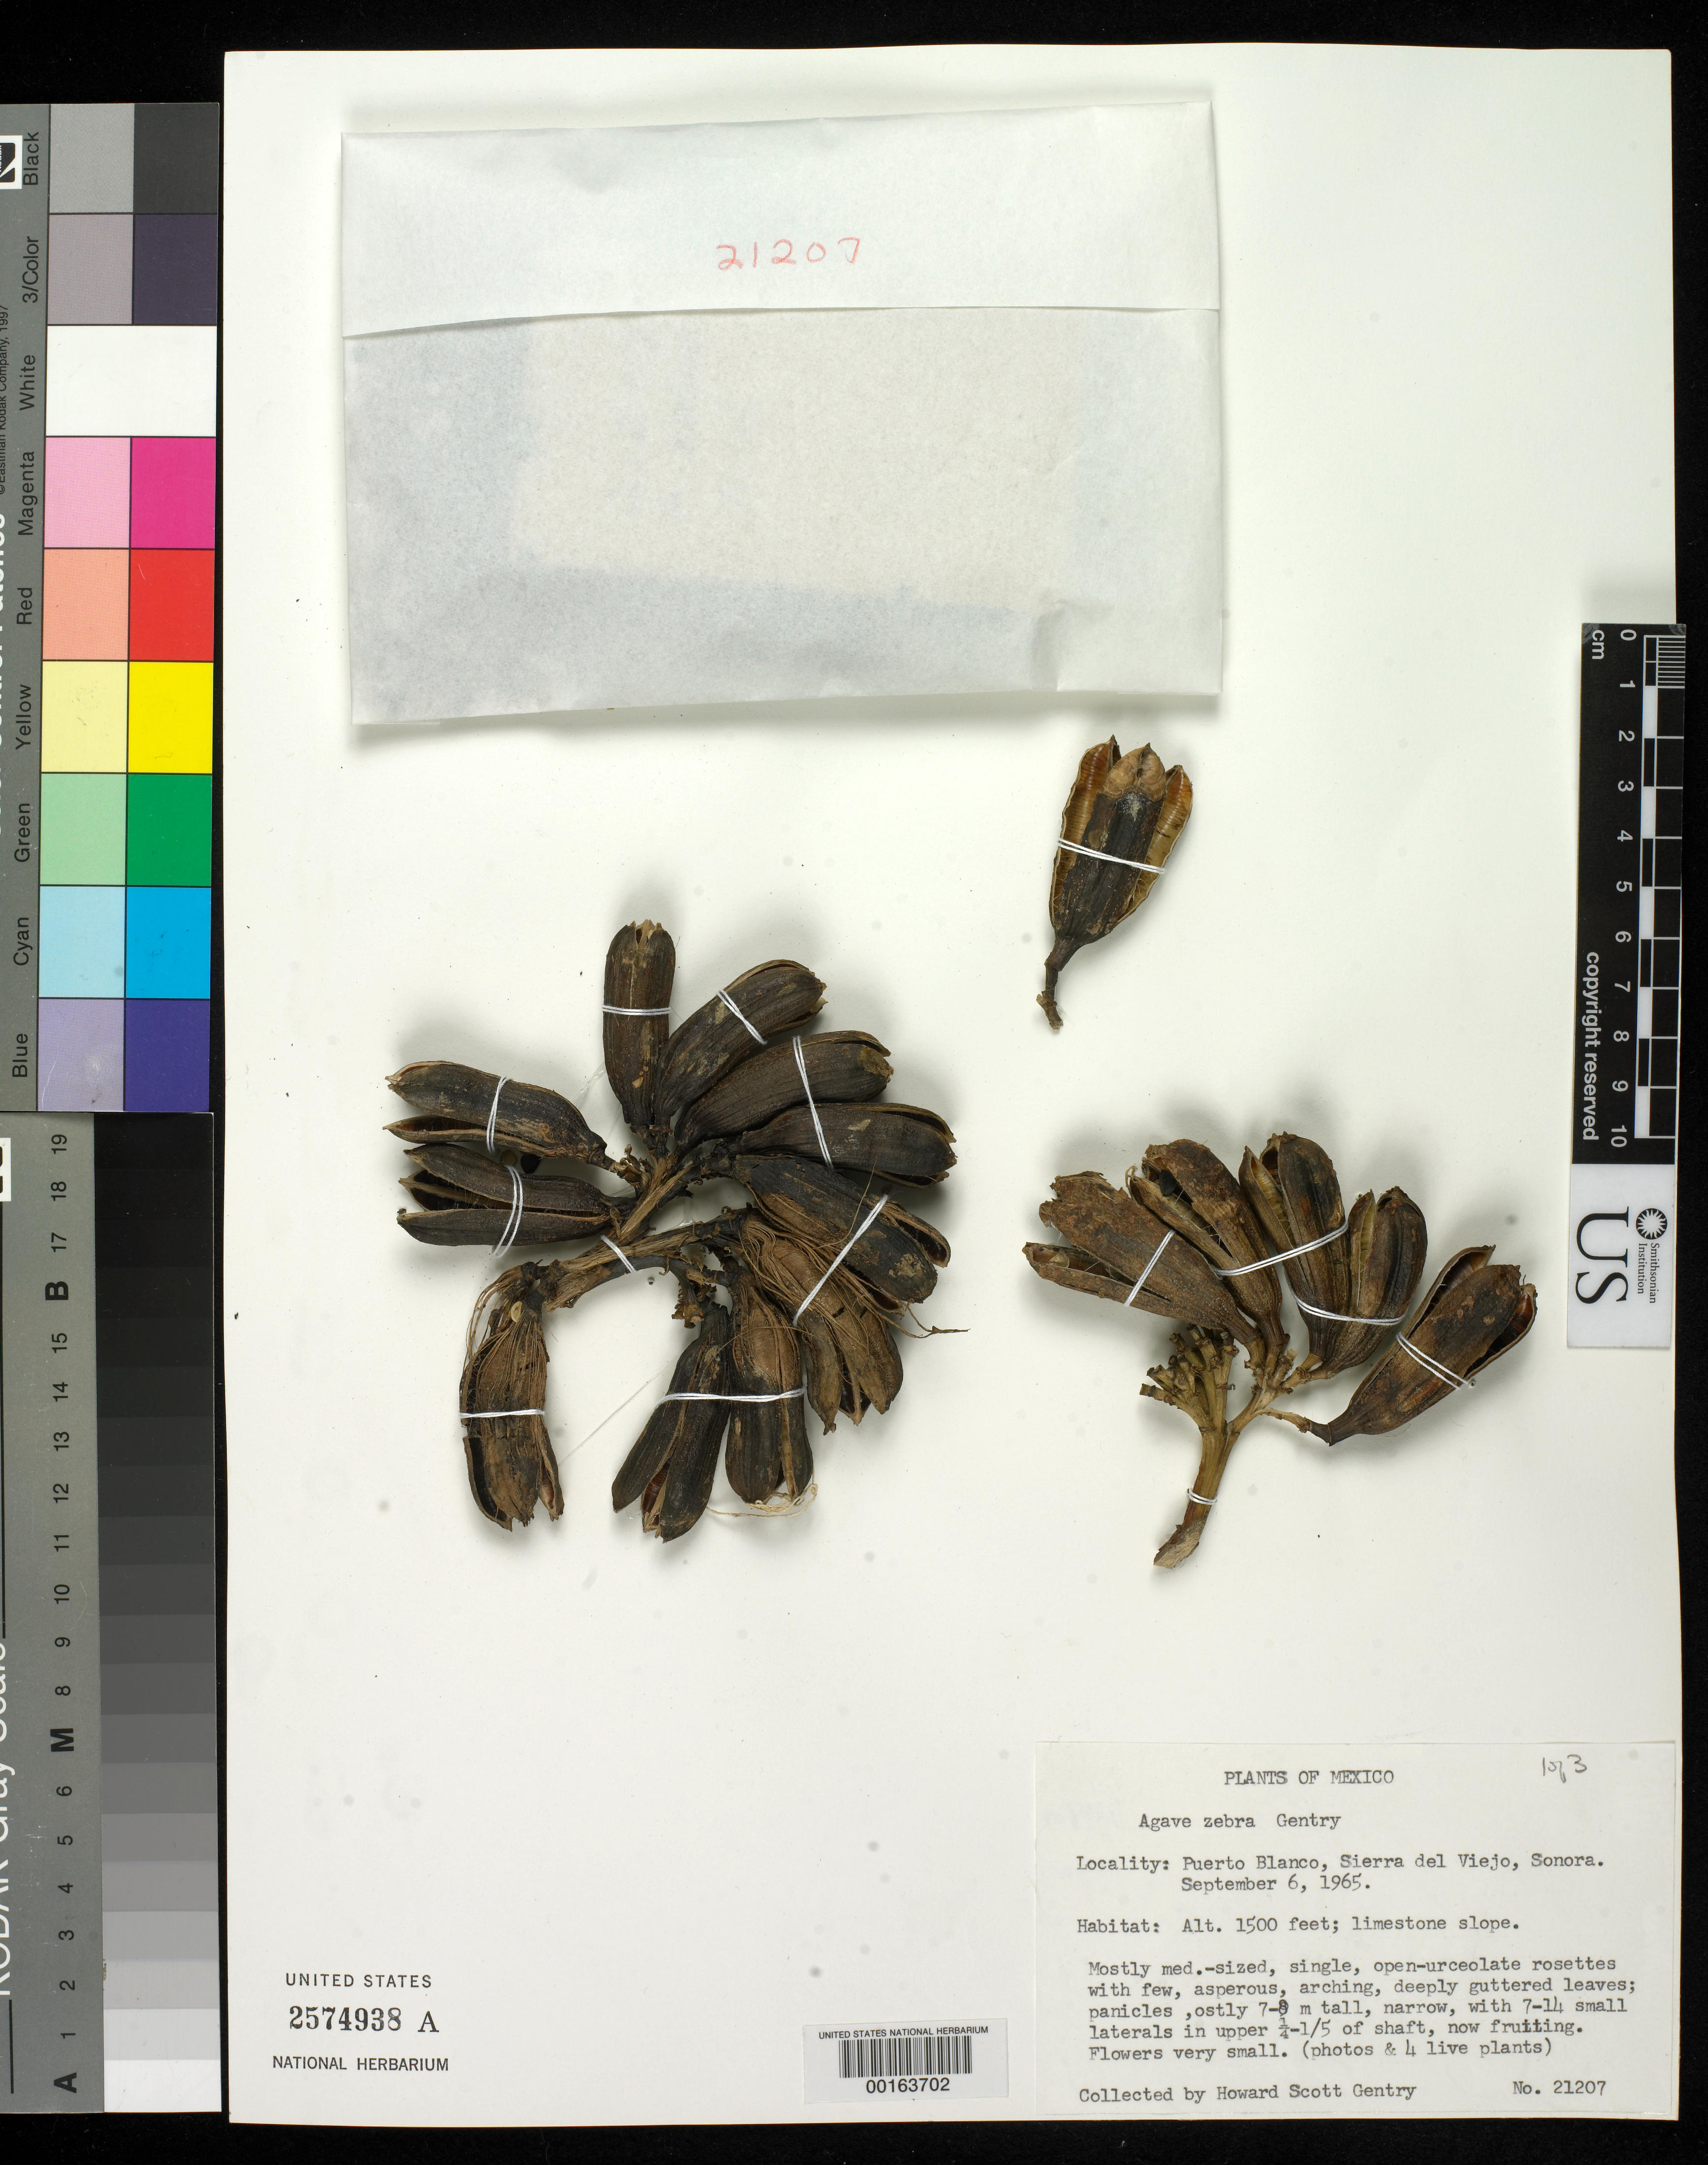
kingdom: Plantae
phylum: Tracheophyta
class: Liliopsida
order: Asparagales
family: Asparagaceae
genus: Agave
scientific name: Agave zebra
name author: Gentry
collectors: H. S. Gentry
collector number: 21207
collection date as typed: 06 Sep 1965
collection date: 1965-09-06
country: Mexico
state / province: Sonora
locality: Puerto blanco, sierra del viejo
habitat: Limestone slope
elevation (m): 457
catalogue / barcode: US 2574938A